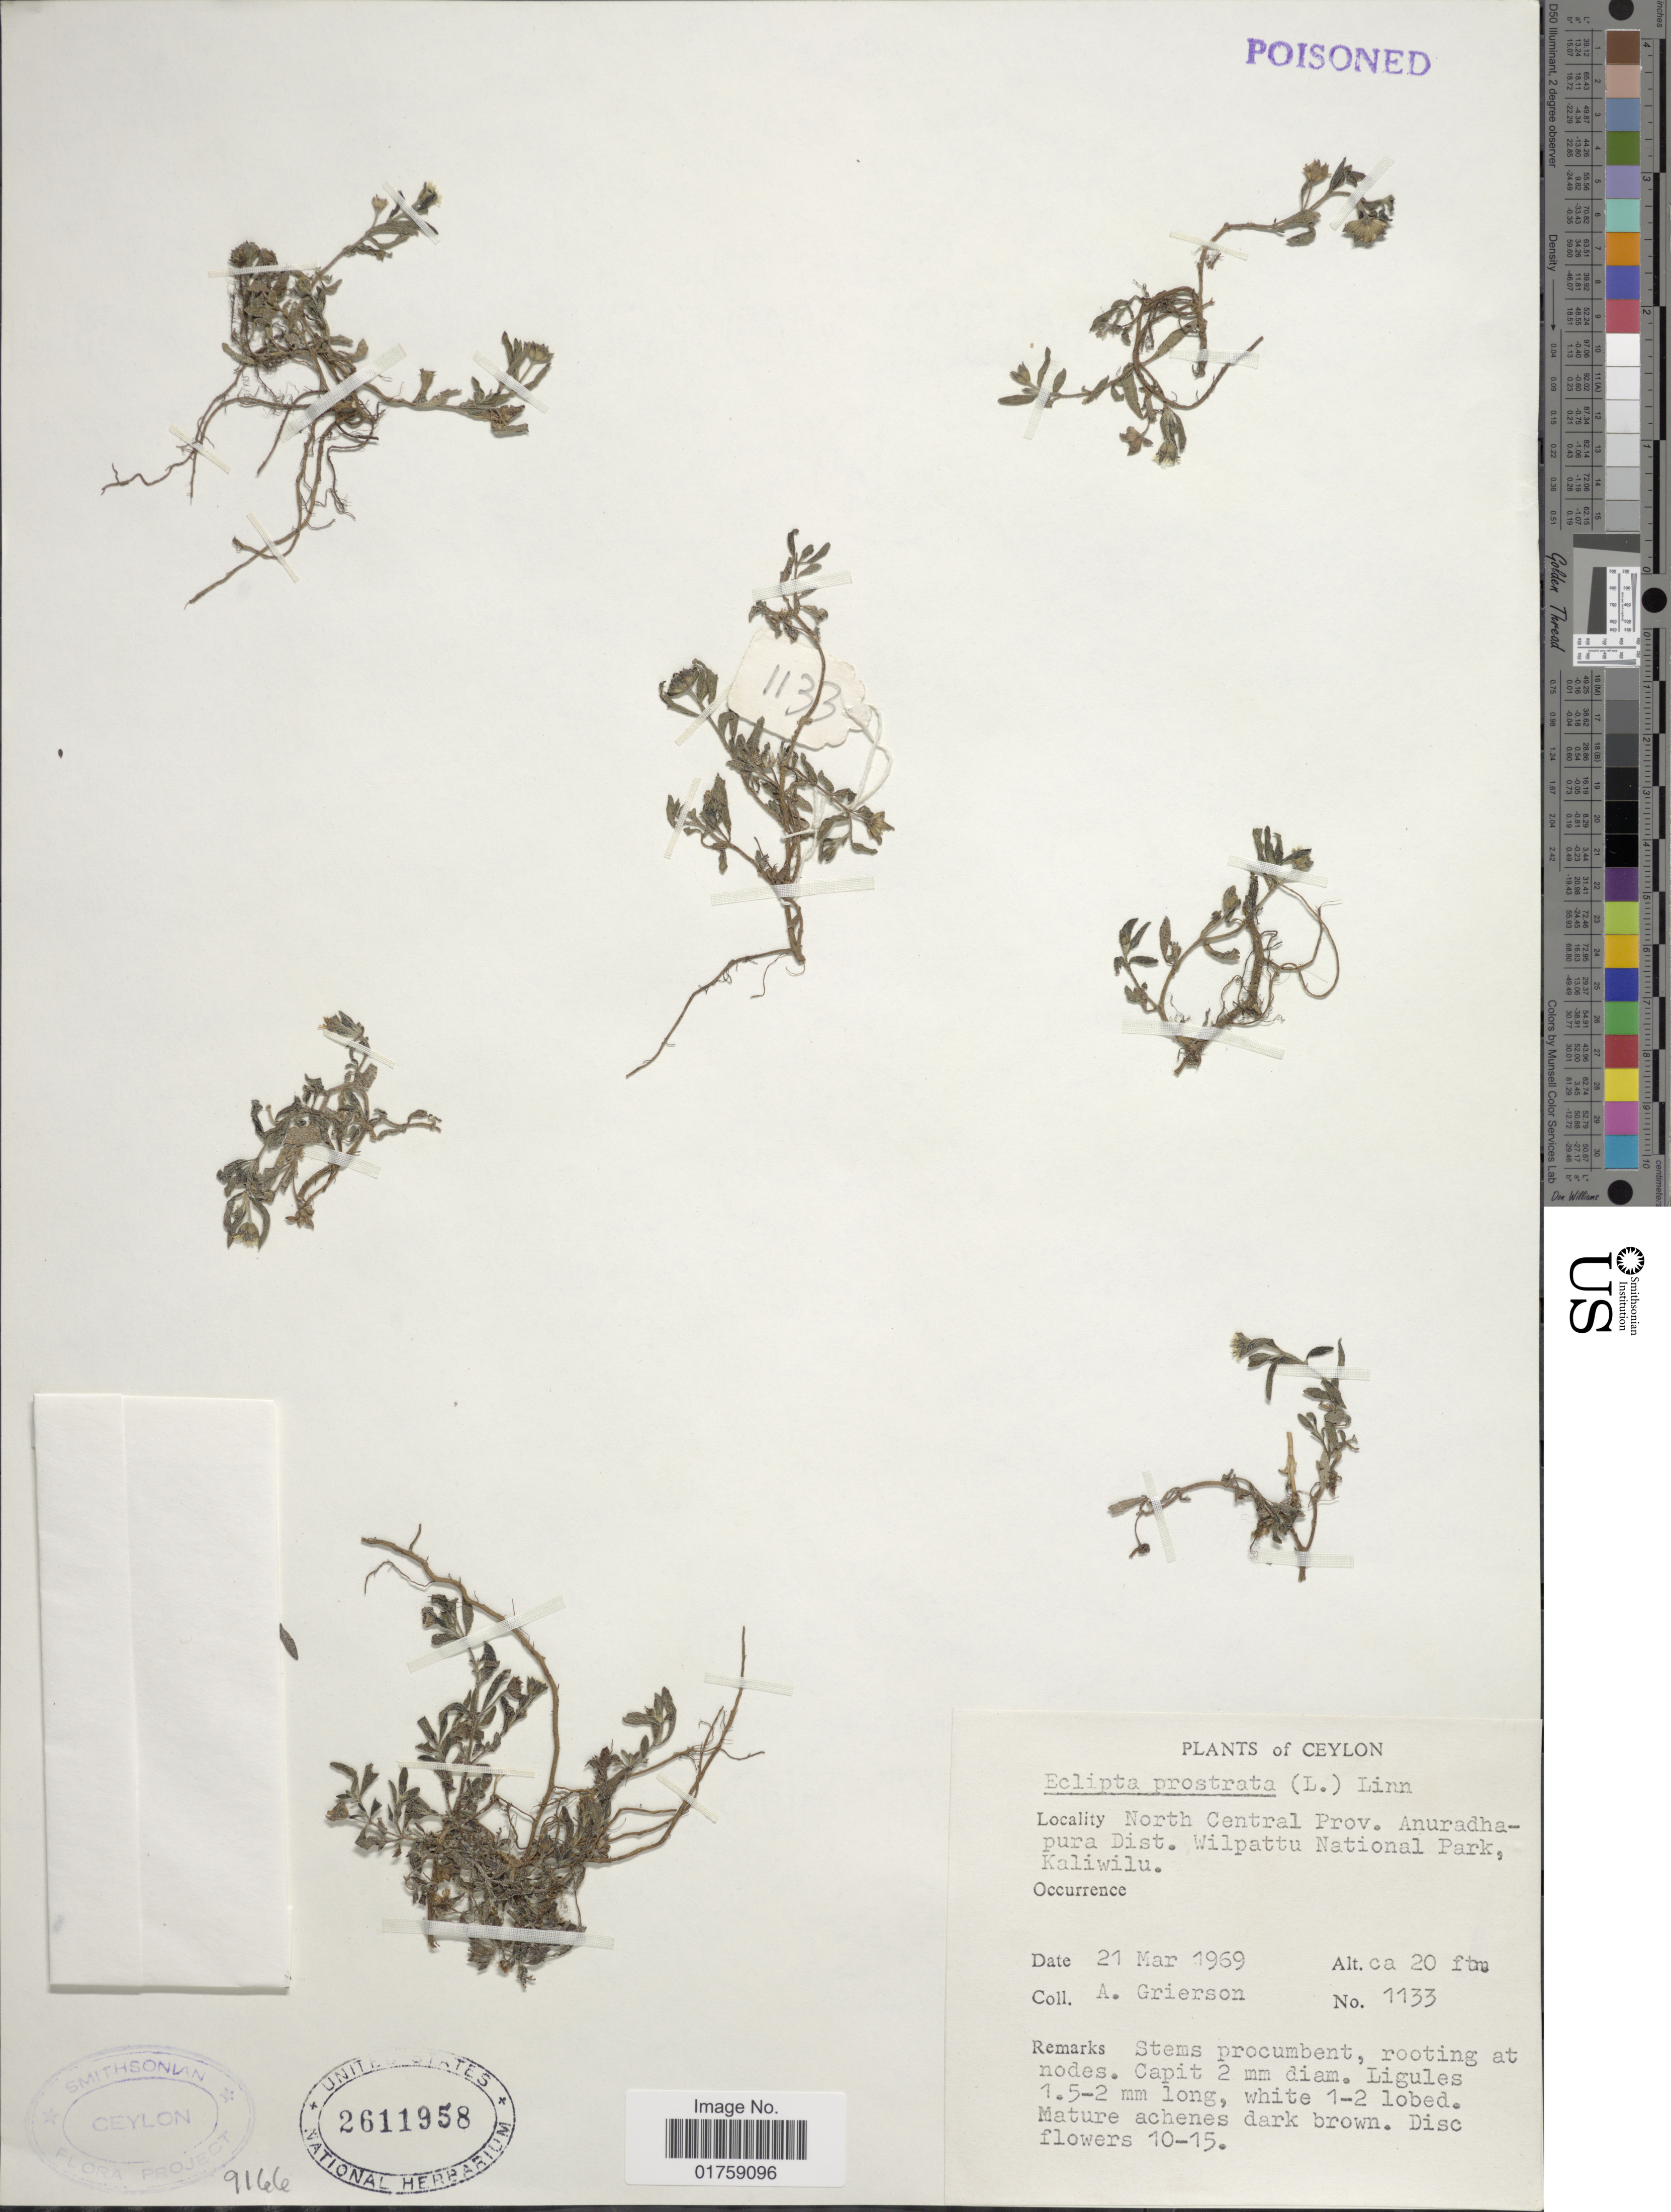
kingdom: Plantae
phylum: Tracheophyta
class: Magnoliopsida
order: Asterales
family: Asteraceae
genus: Eclipta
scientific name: Eclipta prostrata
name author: (L.) L.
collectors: A. Grierson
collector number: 1133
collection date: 1969-03-21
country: Sri Lanka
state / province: North Central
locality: Ceylon. North Central Prov. Anuradhapura Dist. Wilpattu National Park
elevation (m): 6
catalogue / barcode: US 2611958